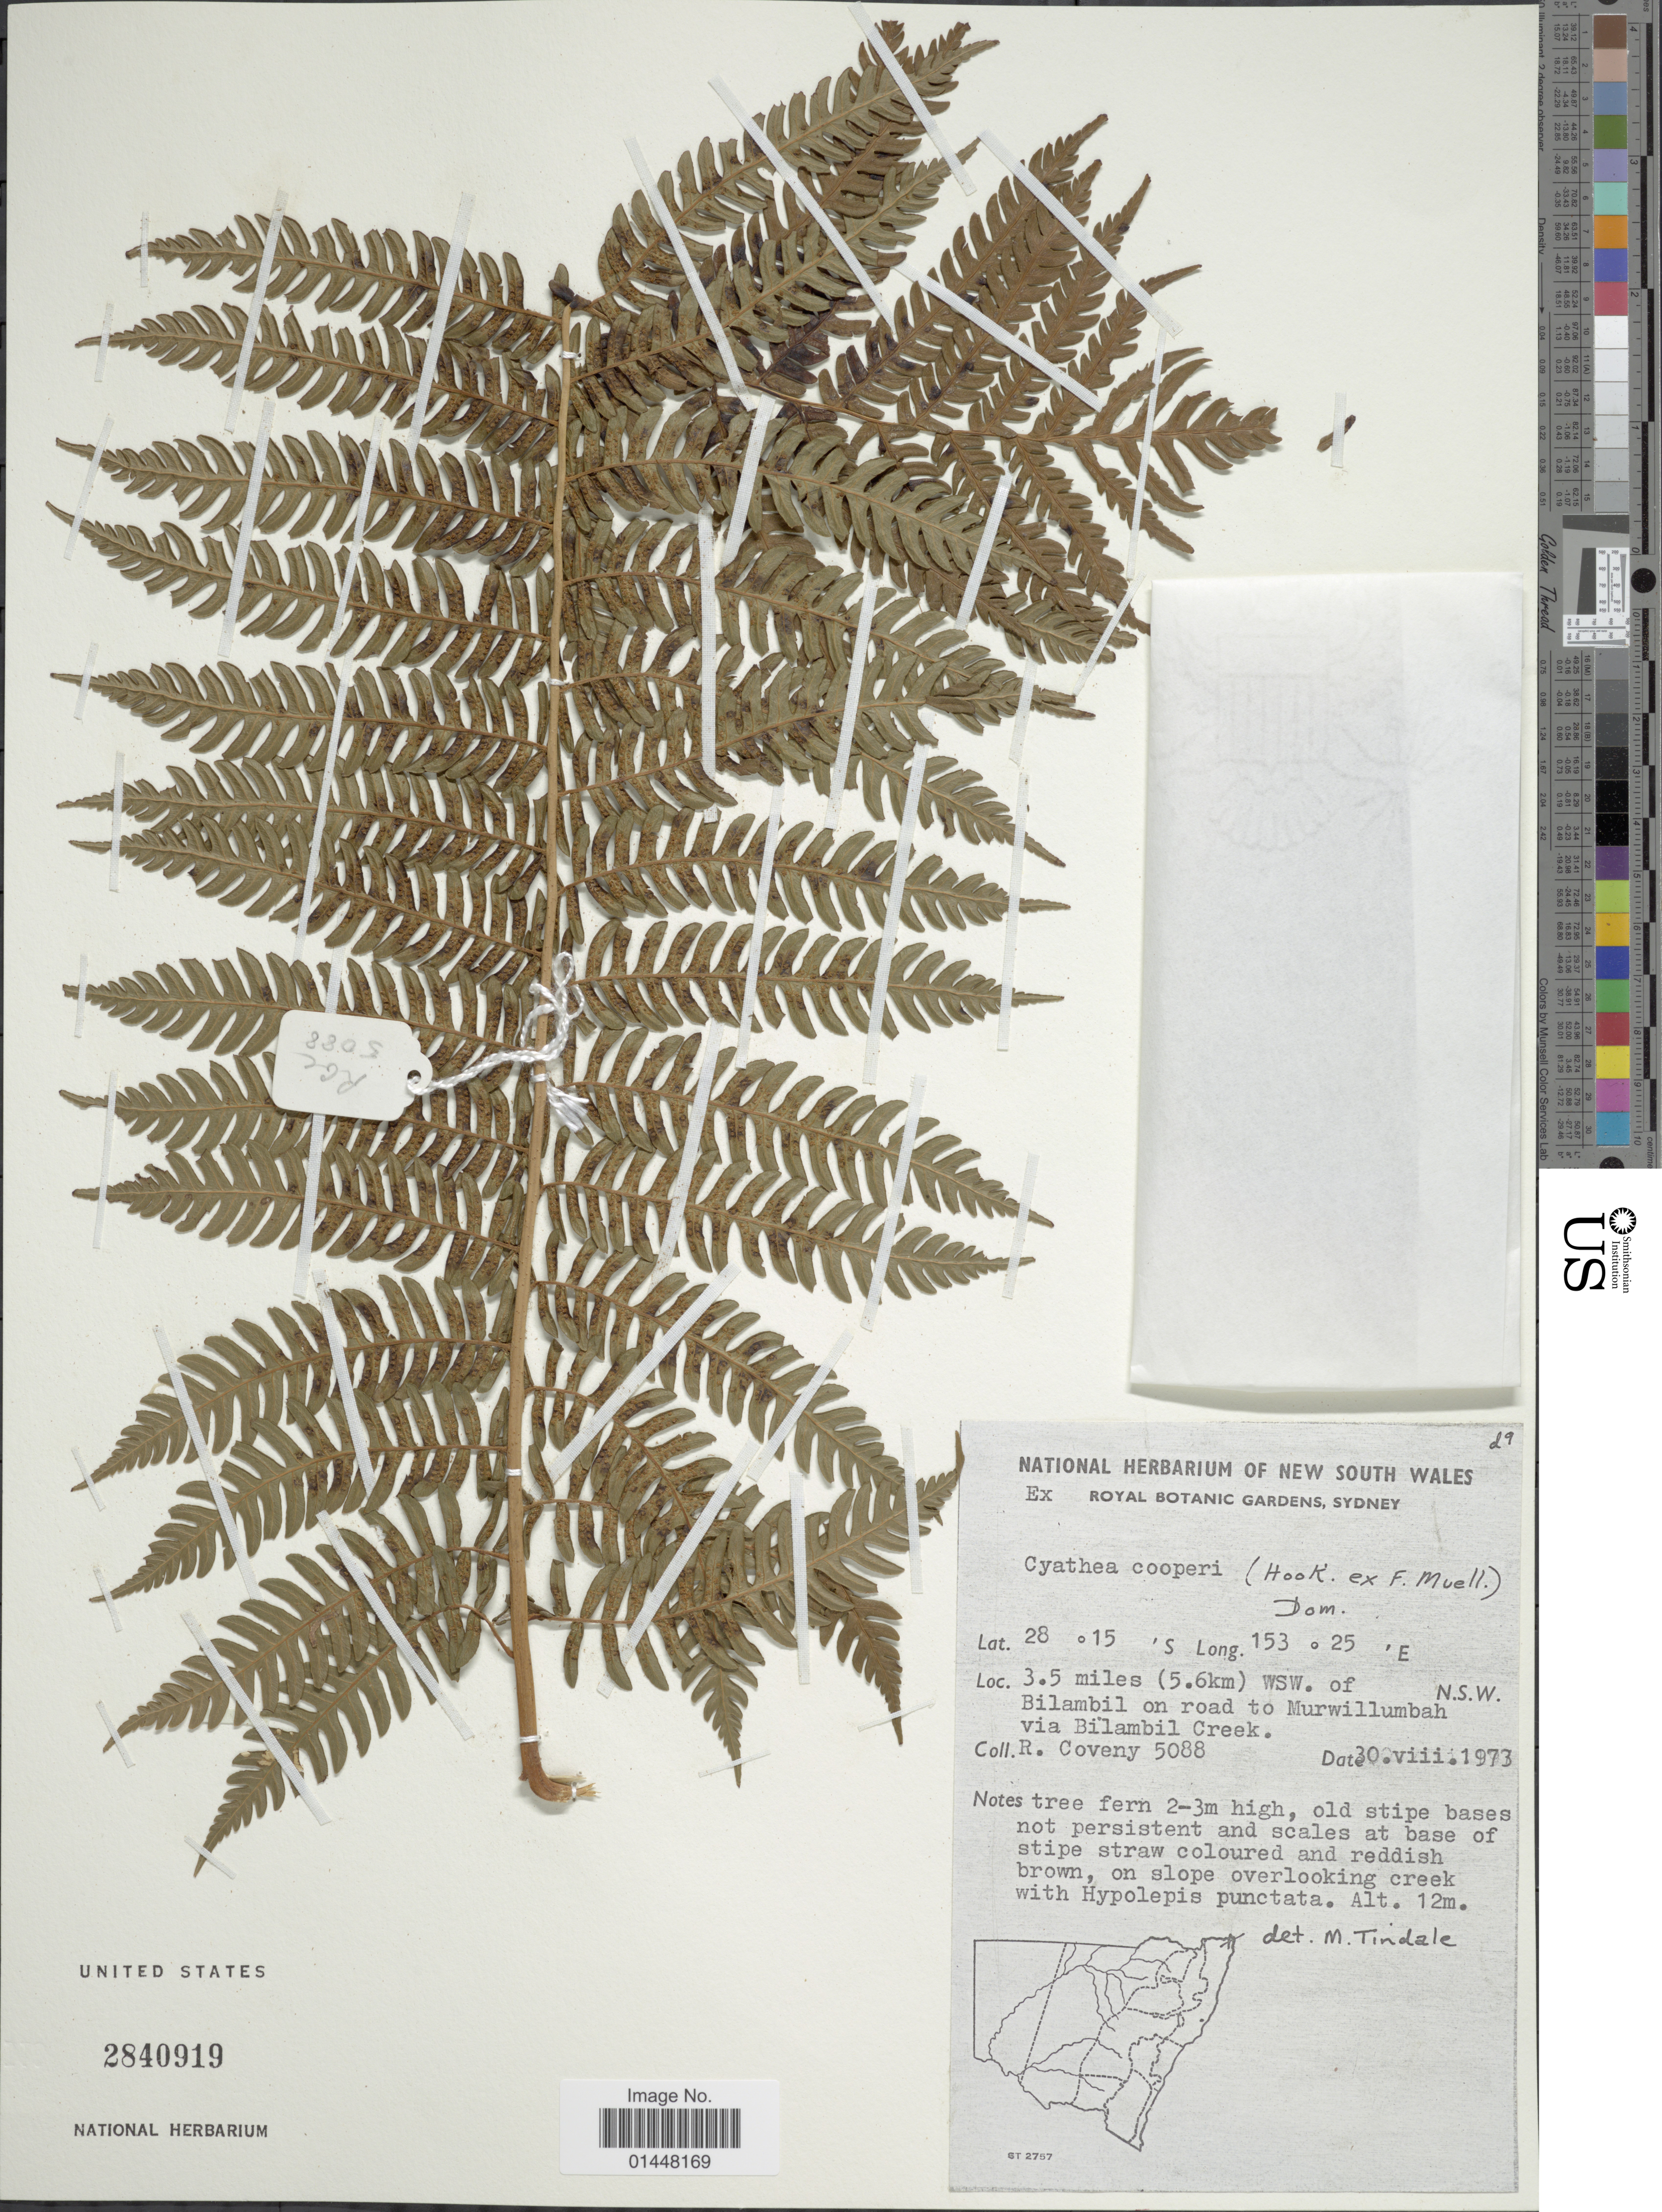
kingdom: Plantae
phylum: Tracheophyta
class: Polypodiopsida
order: Cyatheales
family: Cyatheaceae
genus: Sphaeropteris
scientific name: Sphaeropteris cooperi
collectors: R. Coveny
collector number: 5088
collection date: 1973-08-30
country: Australia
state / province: New South Wales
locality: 3.5 miles (5.6 km) WSW. of Bilambil on road to Murwillumbah via Bilambil Creek. N. S. W.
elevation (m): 12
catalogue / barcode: US 2840919